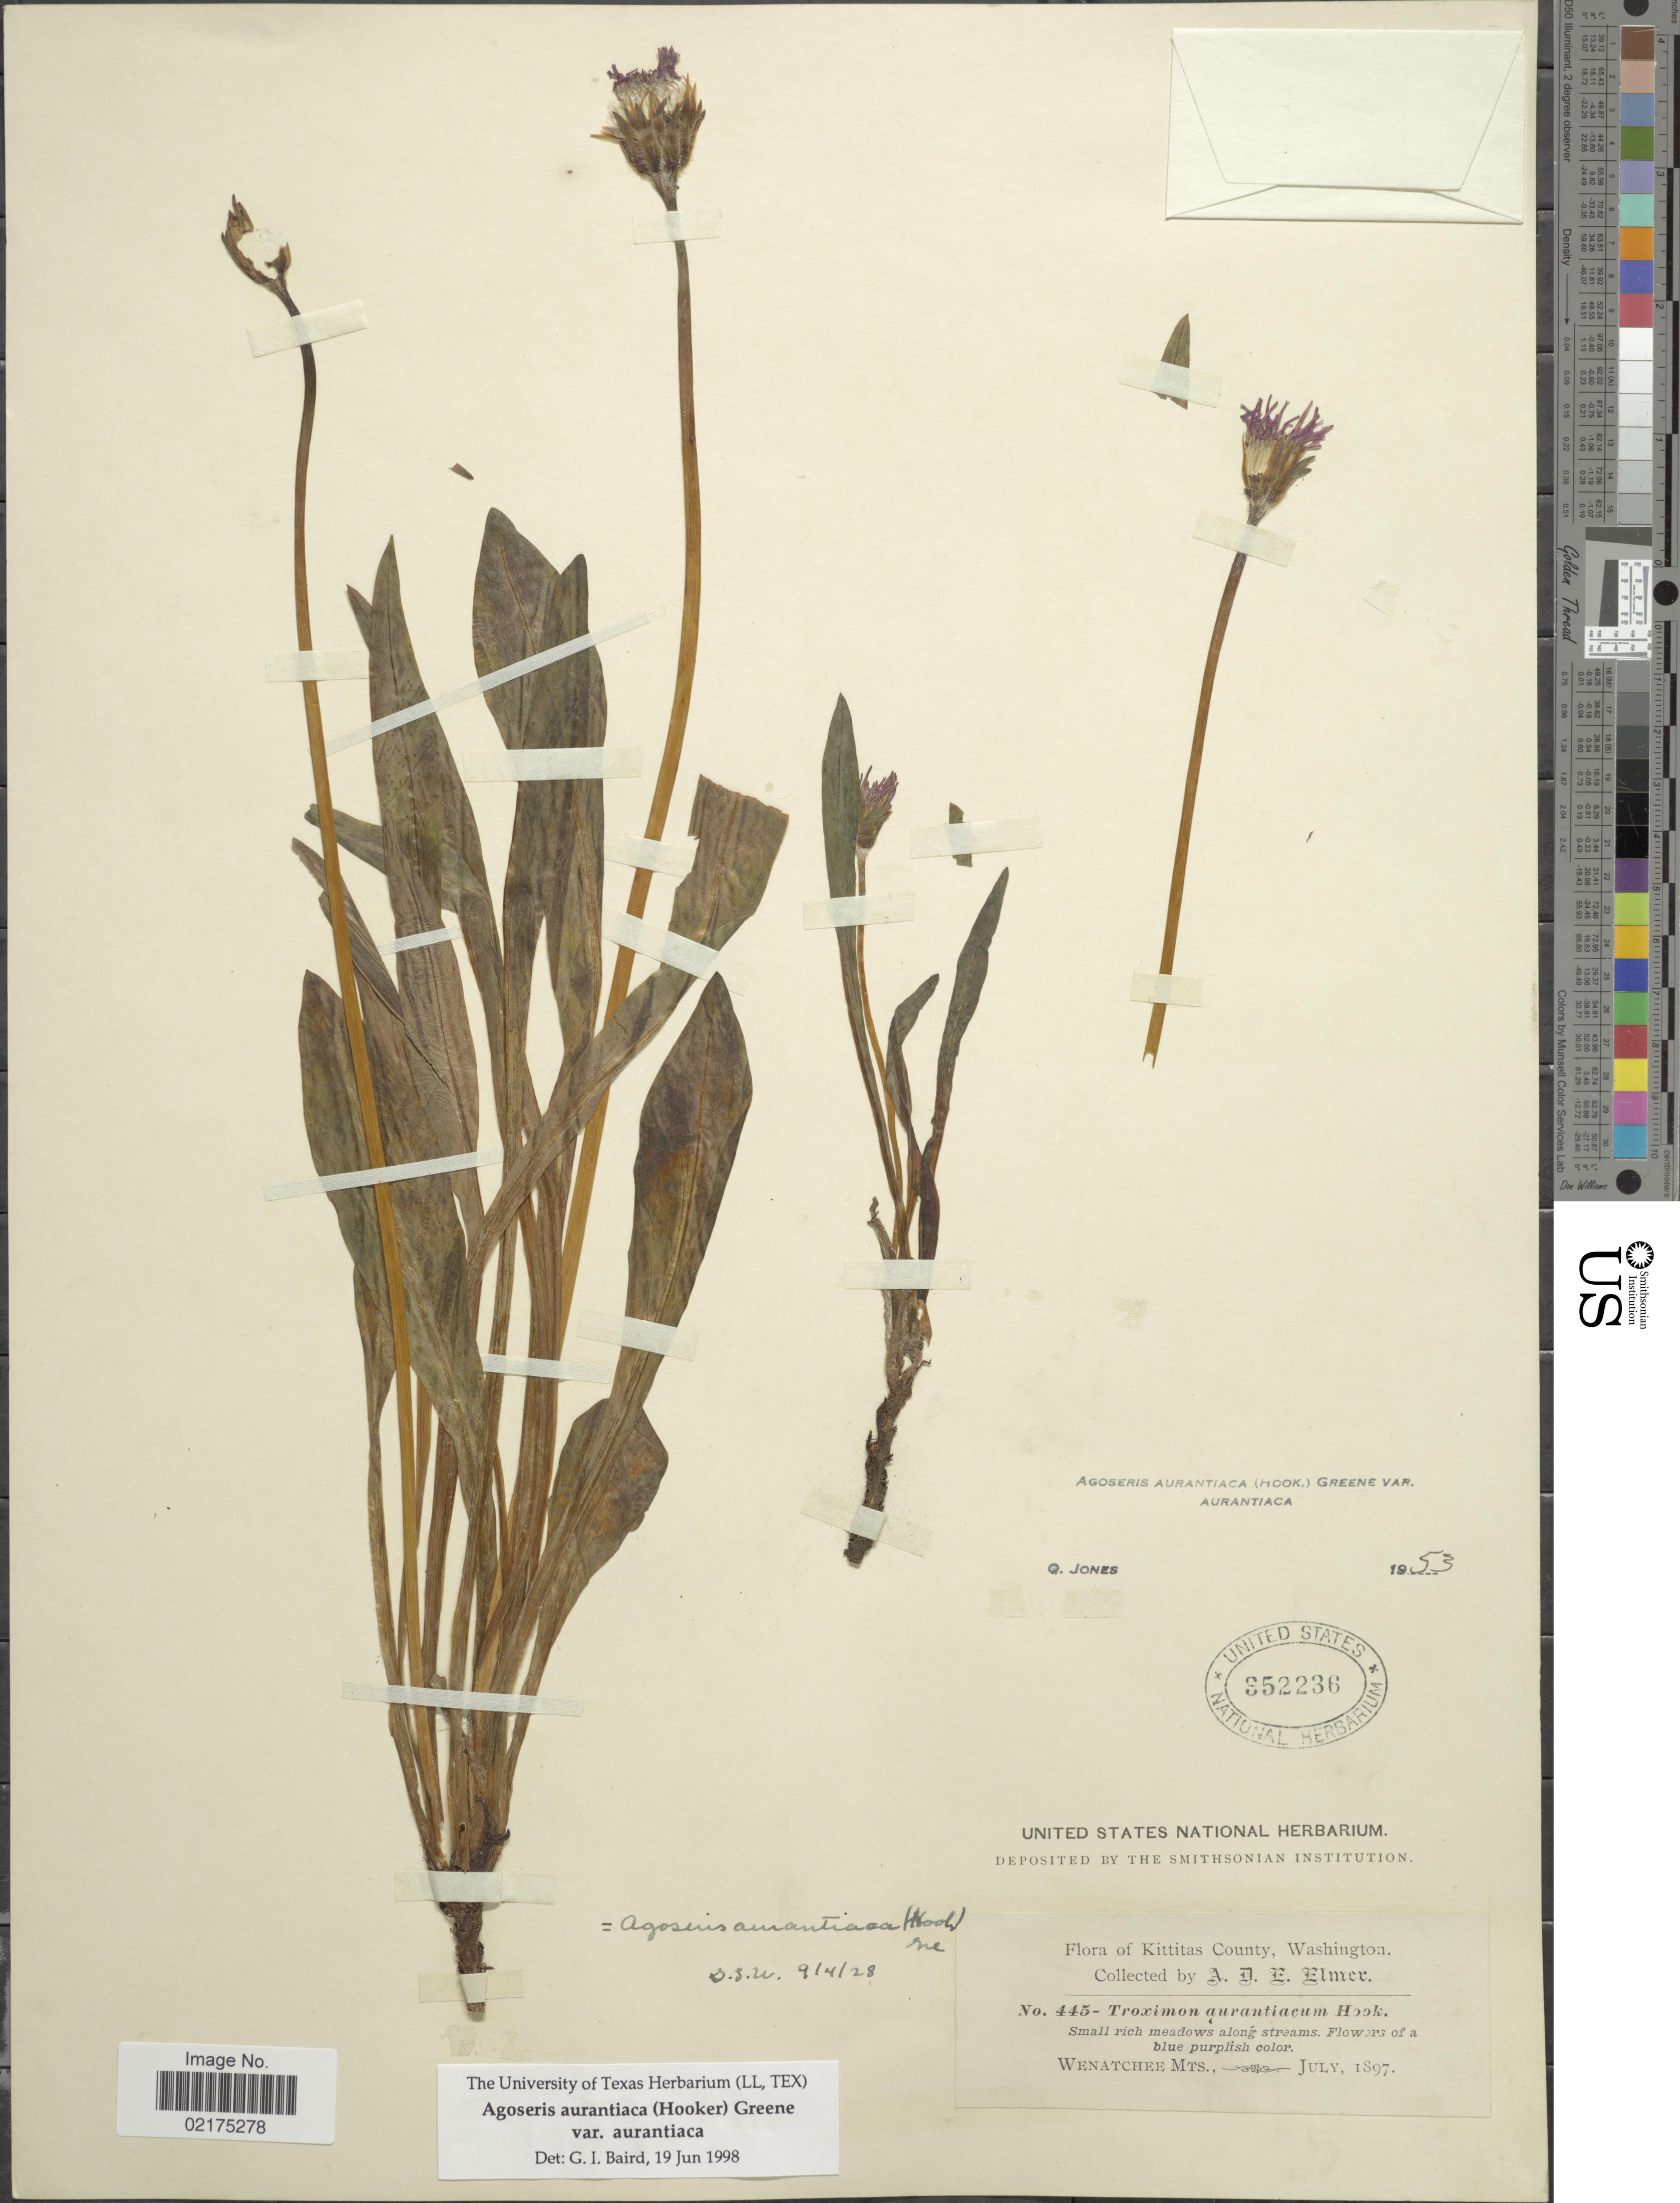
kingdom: Plantae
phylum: Tracheophyta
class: Magnoliopsida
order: Asterales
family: Asteraceae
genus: Agoseris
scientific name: Agoseris aurantiaca var. aurantiaca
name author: (Hook.) Greene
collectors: A. D. E. Elmer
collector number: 445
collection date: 1897-07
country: United States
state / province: Washington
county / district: Kittitas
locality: Kittitas County, Wenatchee Mts.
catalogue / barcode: US 352236